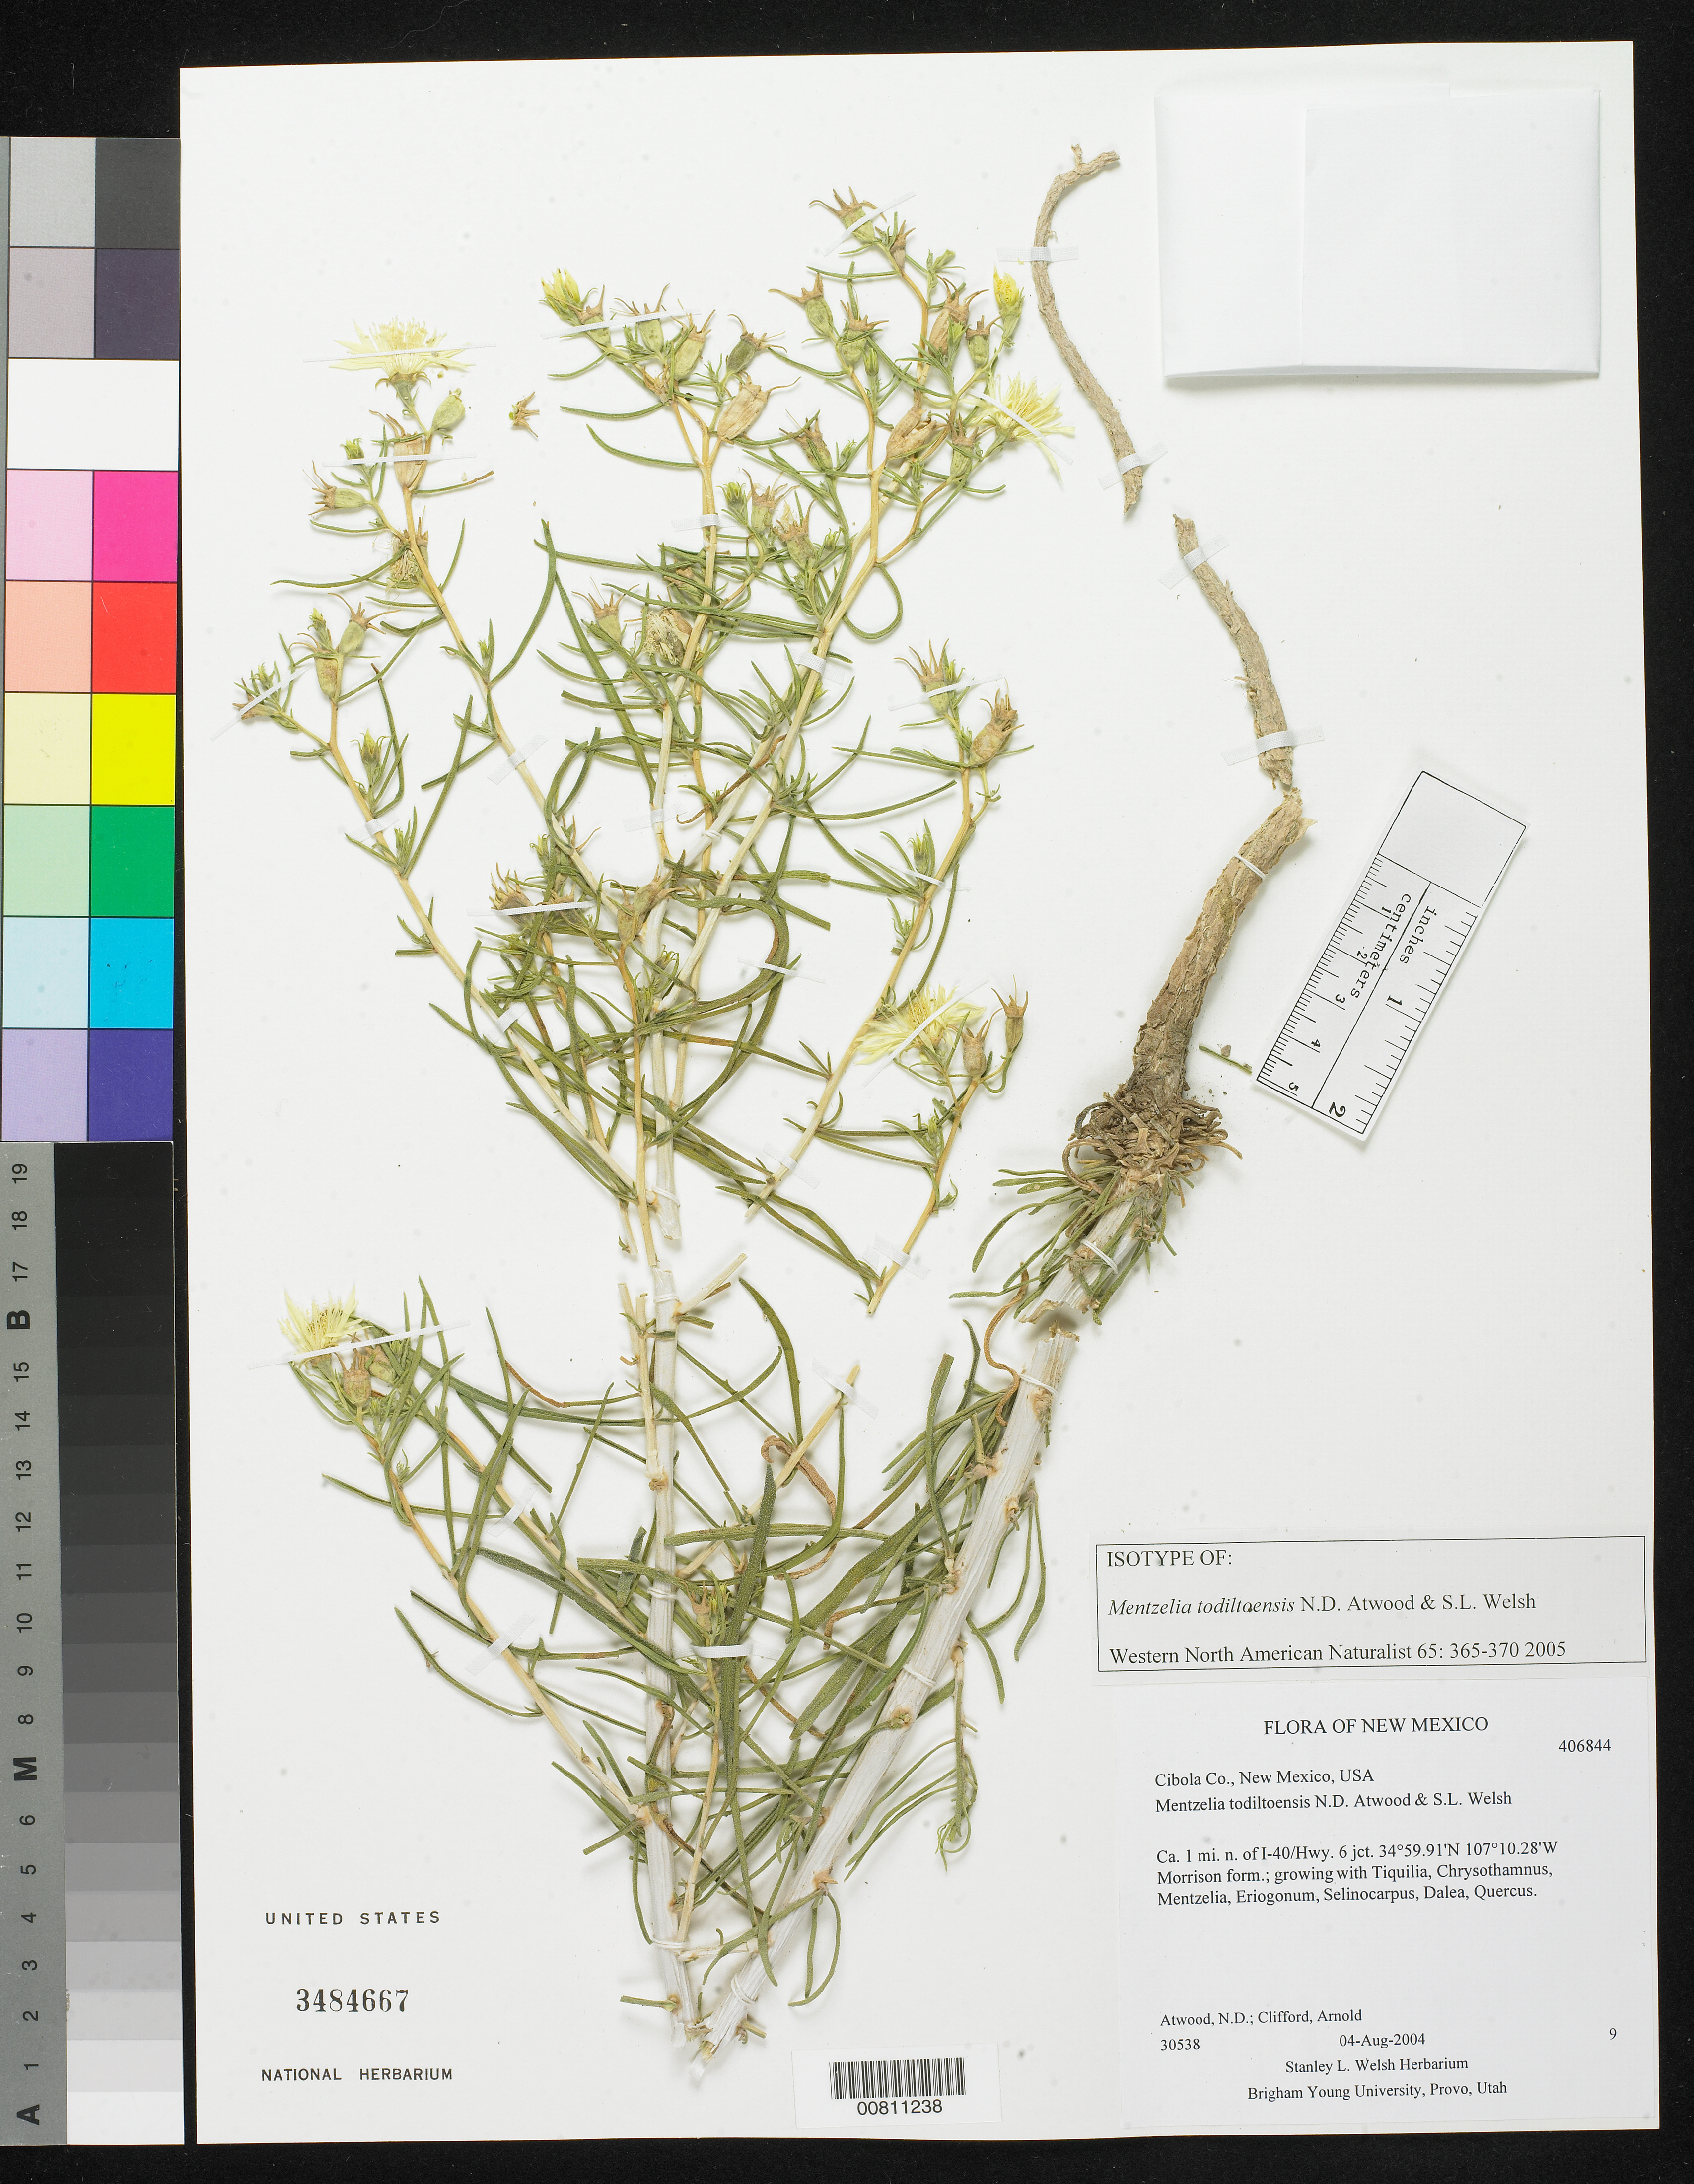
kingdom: Plantae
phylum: Tracheophyta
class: Magnoliopsida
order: Cornales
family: Loasaceae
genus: Mentzelia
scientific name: Mentzelia todiltoensis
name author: Atwood & S.L. Welsh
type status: Isotype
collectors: N. Atwood & A. Clifford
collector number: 30538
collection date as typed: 04 Aug 2004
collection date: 2004-08-04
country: United States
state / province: New Mexico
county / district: Cibola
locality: Ca. 1 mi. n. of I-40/Hwy. 6 jct.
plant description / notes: Holotype at BRY.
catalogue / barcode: US 3484667